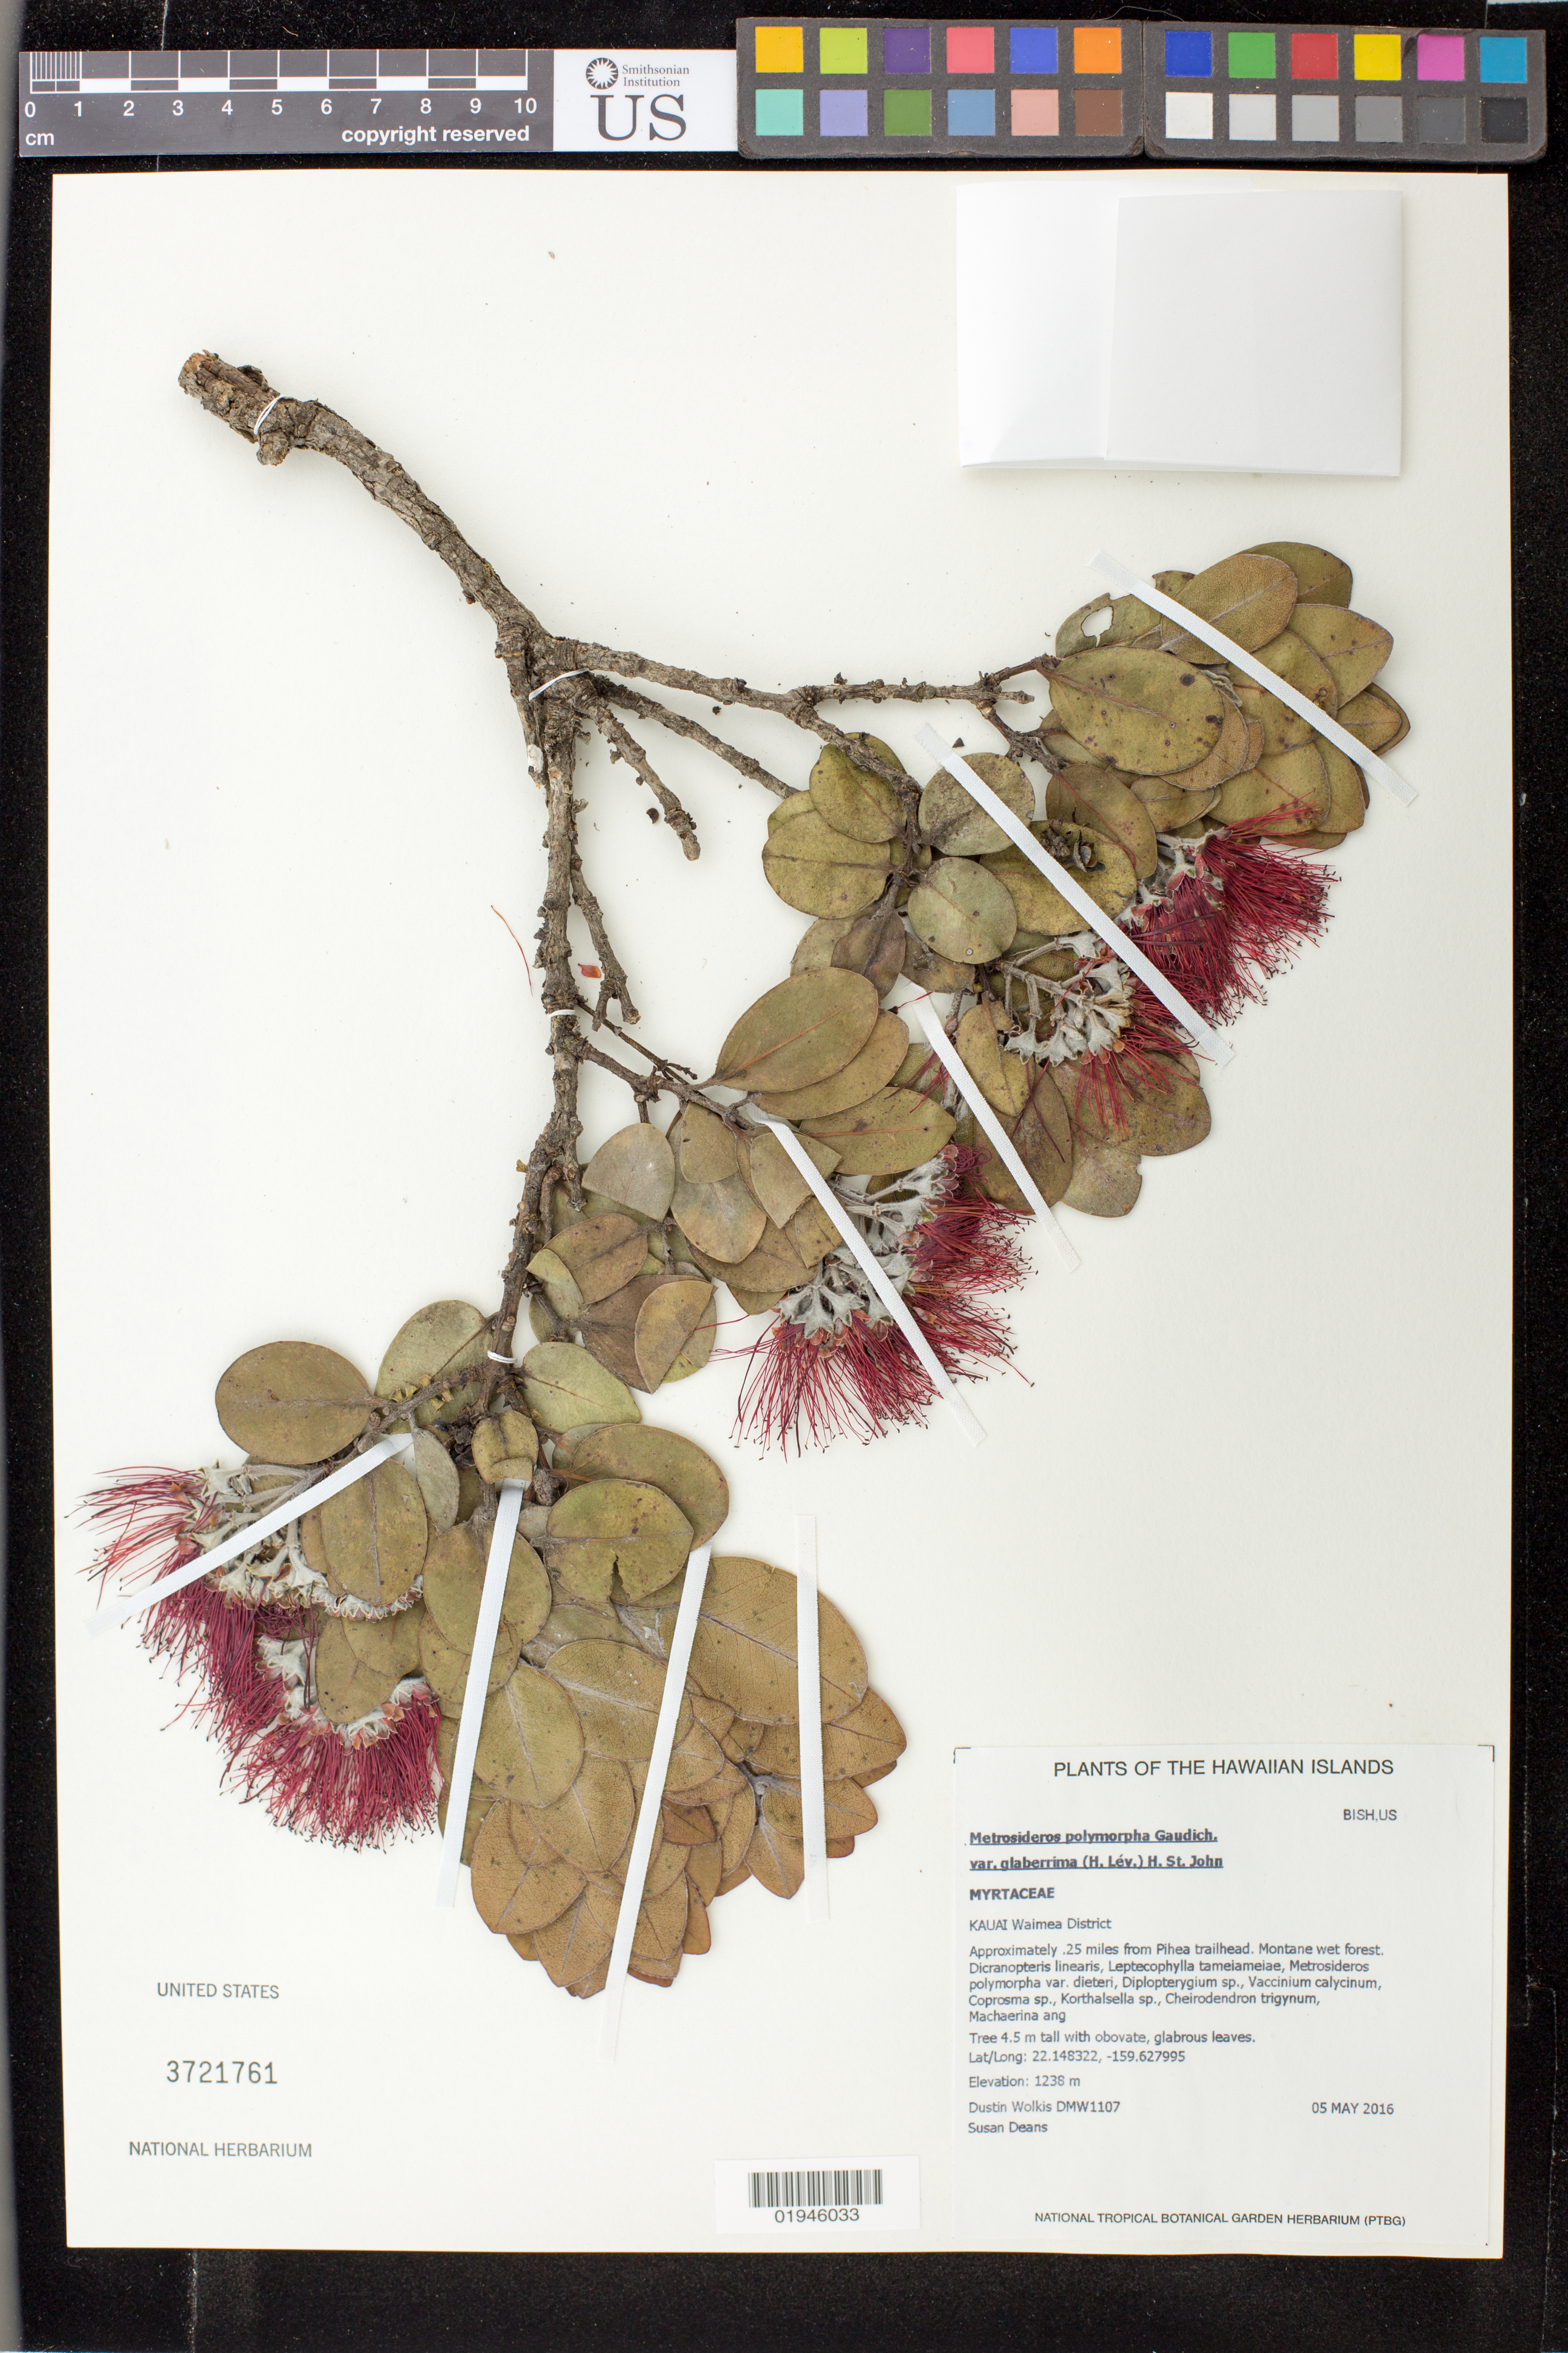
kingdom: Plantae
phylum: Tracheophyta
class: Magnoliopsida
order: Myrtales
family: Myrtaceae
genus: Metrosideros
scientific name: Metrosideros polymorpha var. glaberrima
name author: (H. Lév.) H. St. John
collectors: D. Wolkis & S. Deans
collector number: DMW1107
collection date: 2016-05-05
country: United States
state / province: Hawaii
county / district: Kauai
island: Kaua'i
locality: Waimea District, Approximately .25 miles from Pihea trailhead.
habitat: Montane wet forest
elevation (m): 1238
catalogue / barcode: US 3721761